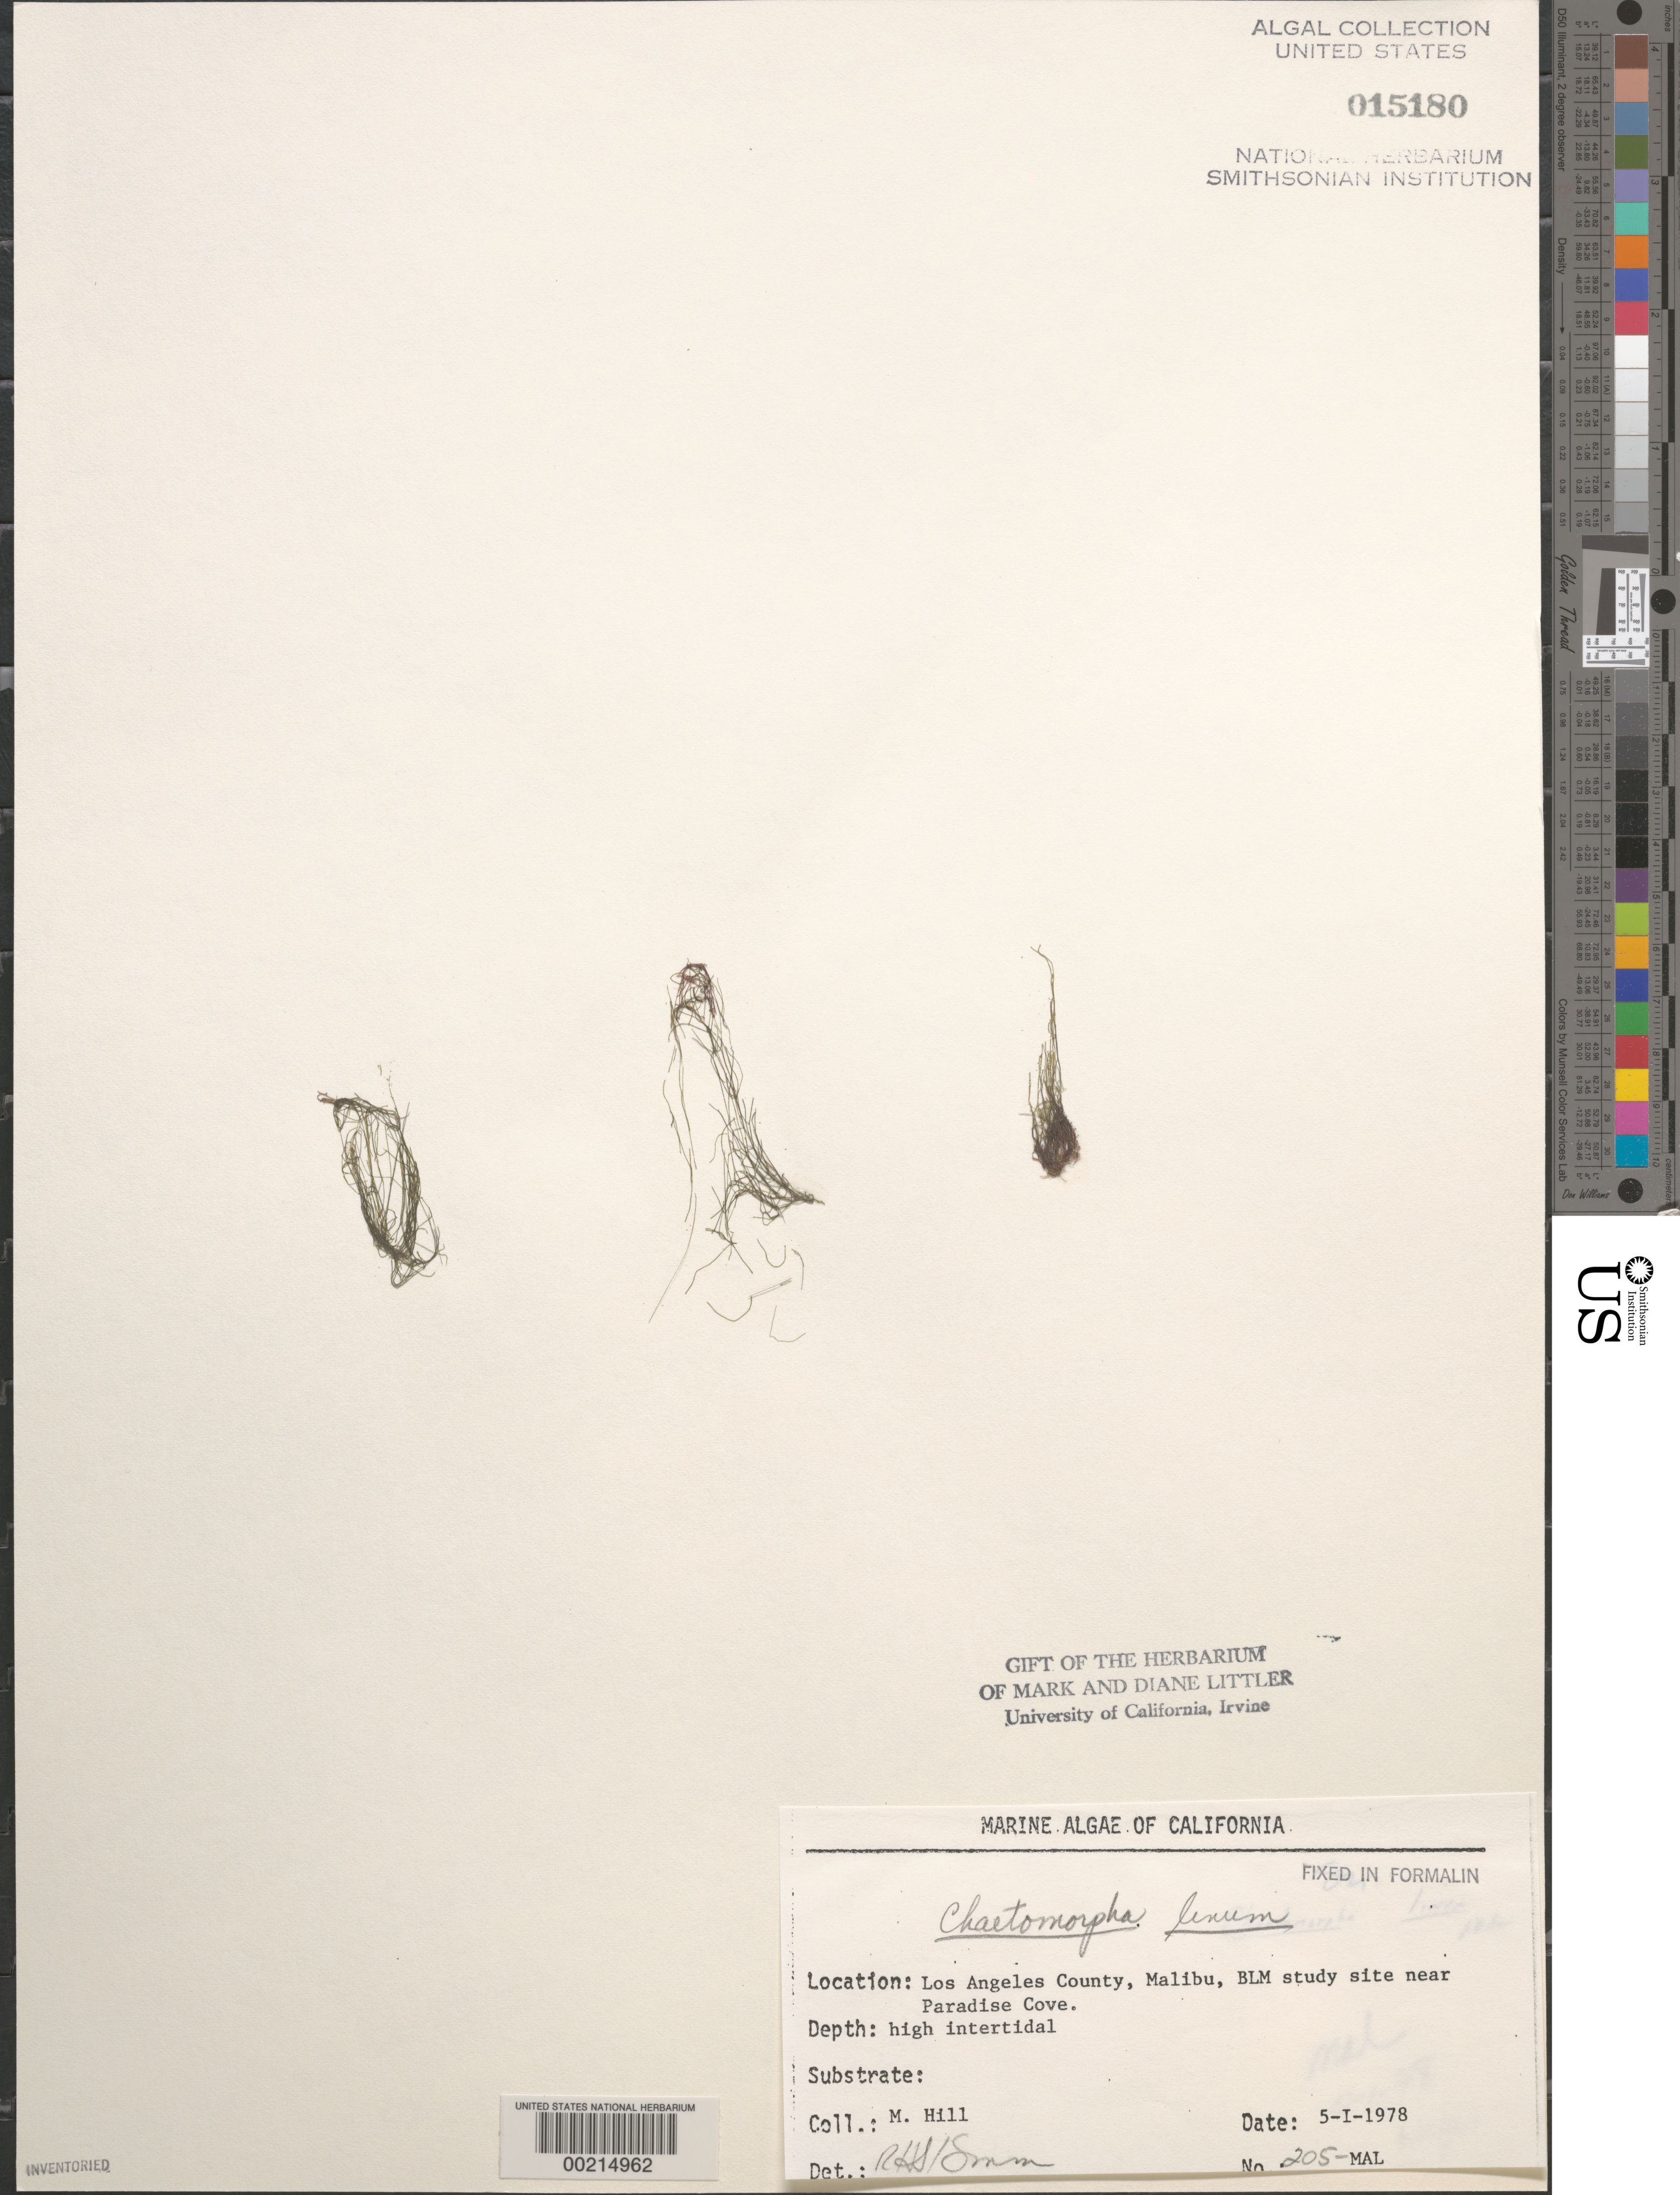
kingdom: Plantae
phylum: Chlorophyta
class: Ulvophyceae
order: Cladophorales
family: Cladophoraceae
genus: Chaetomorpha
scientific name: Chaetomorpha linum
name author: (O.F. Muell.) Kütz.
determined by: Sims, Robert H.; Murray, S. N.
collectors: M. Hill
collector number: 205-mal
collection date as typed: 05 Jan 1978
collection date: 1978-01-05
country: United States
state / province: California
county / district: Los Angeles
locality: Malibu near Paradise Cove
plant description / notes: BLM-SOCALBIGHT Rocky Intertidal Survey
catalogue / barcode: US 15180